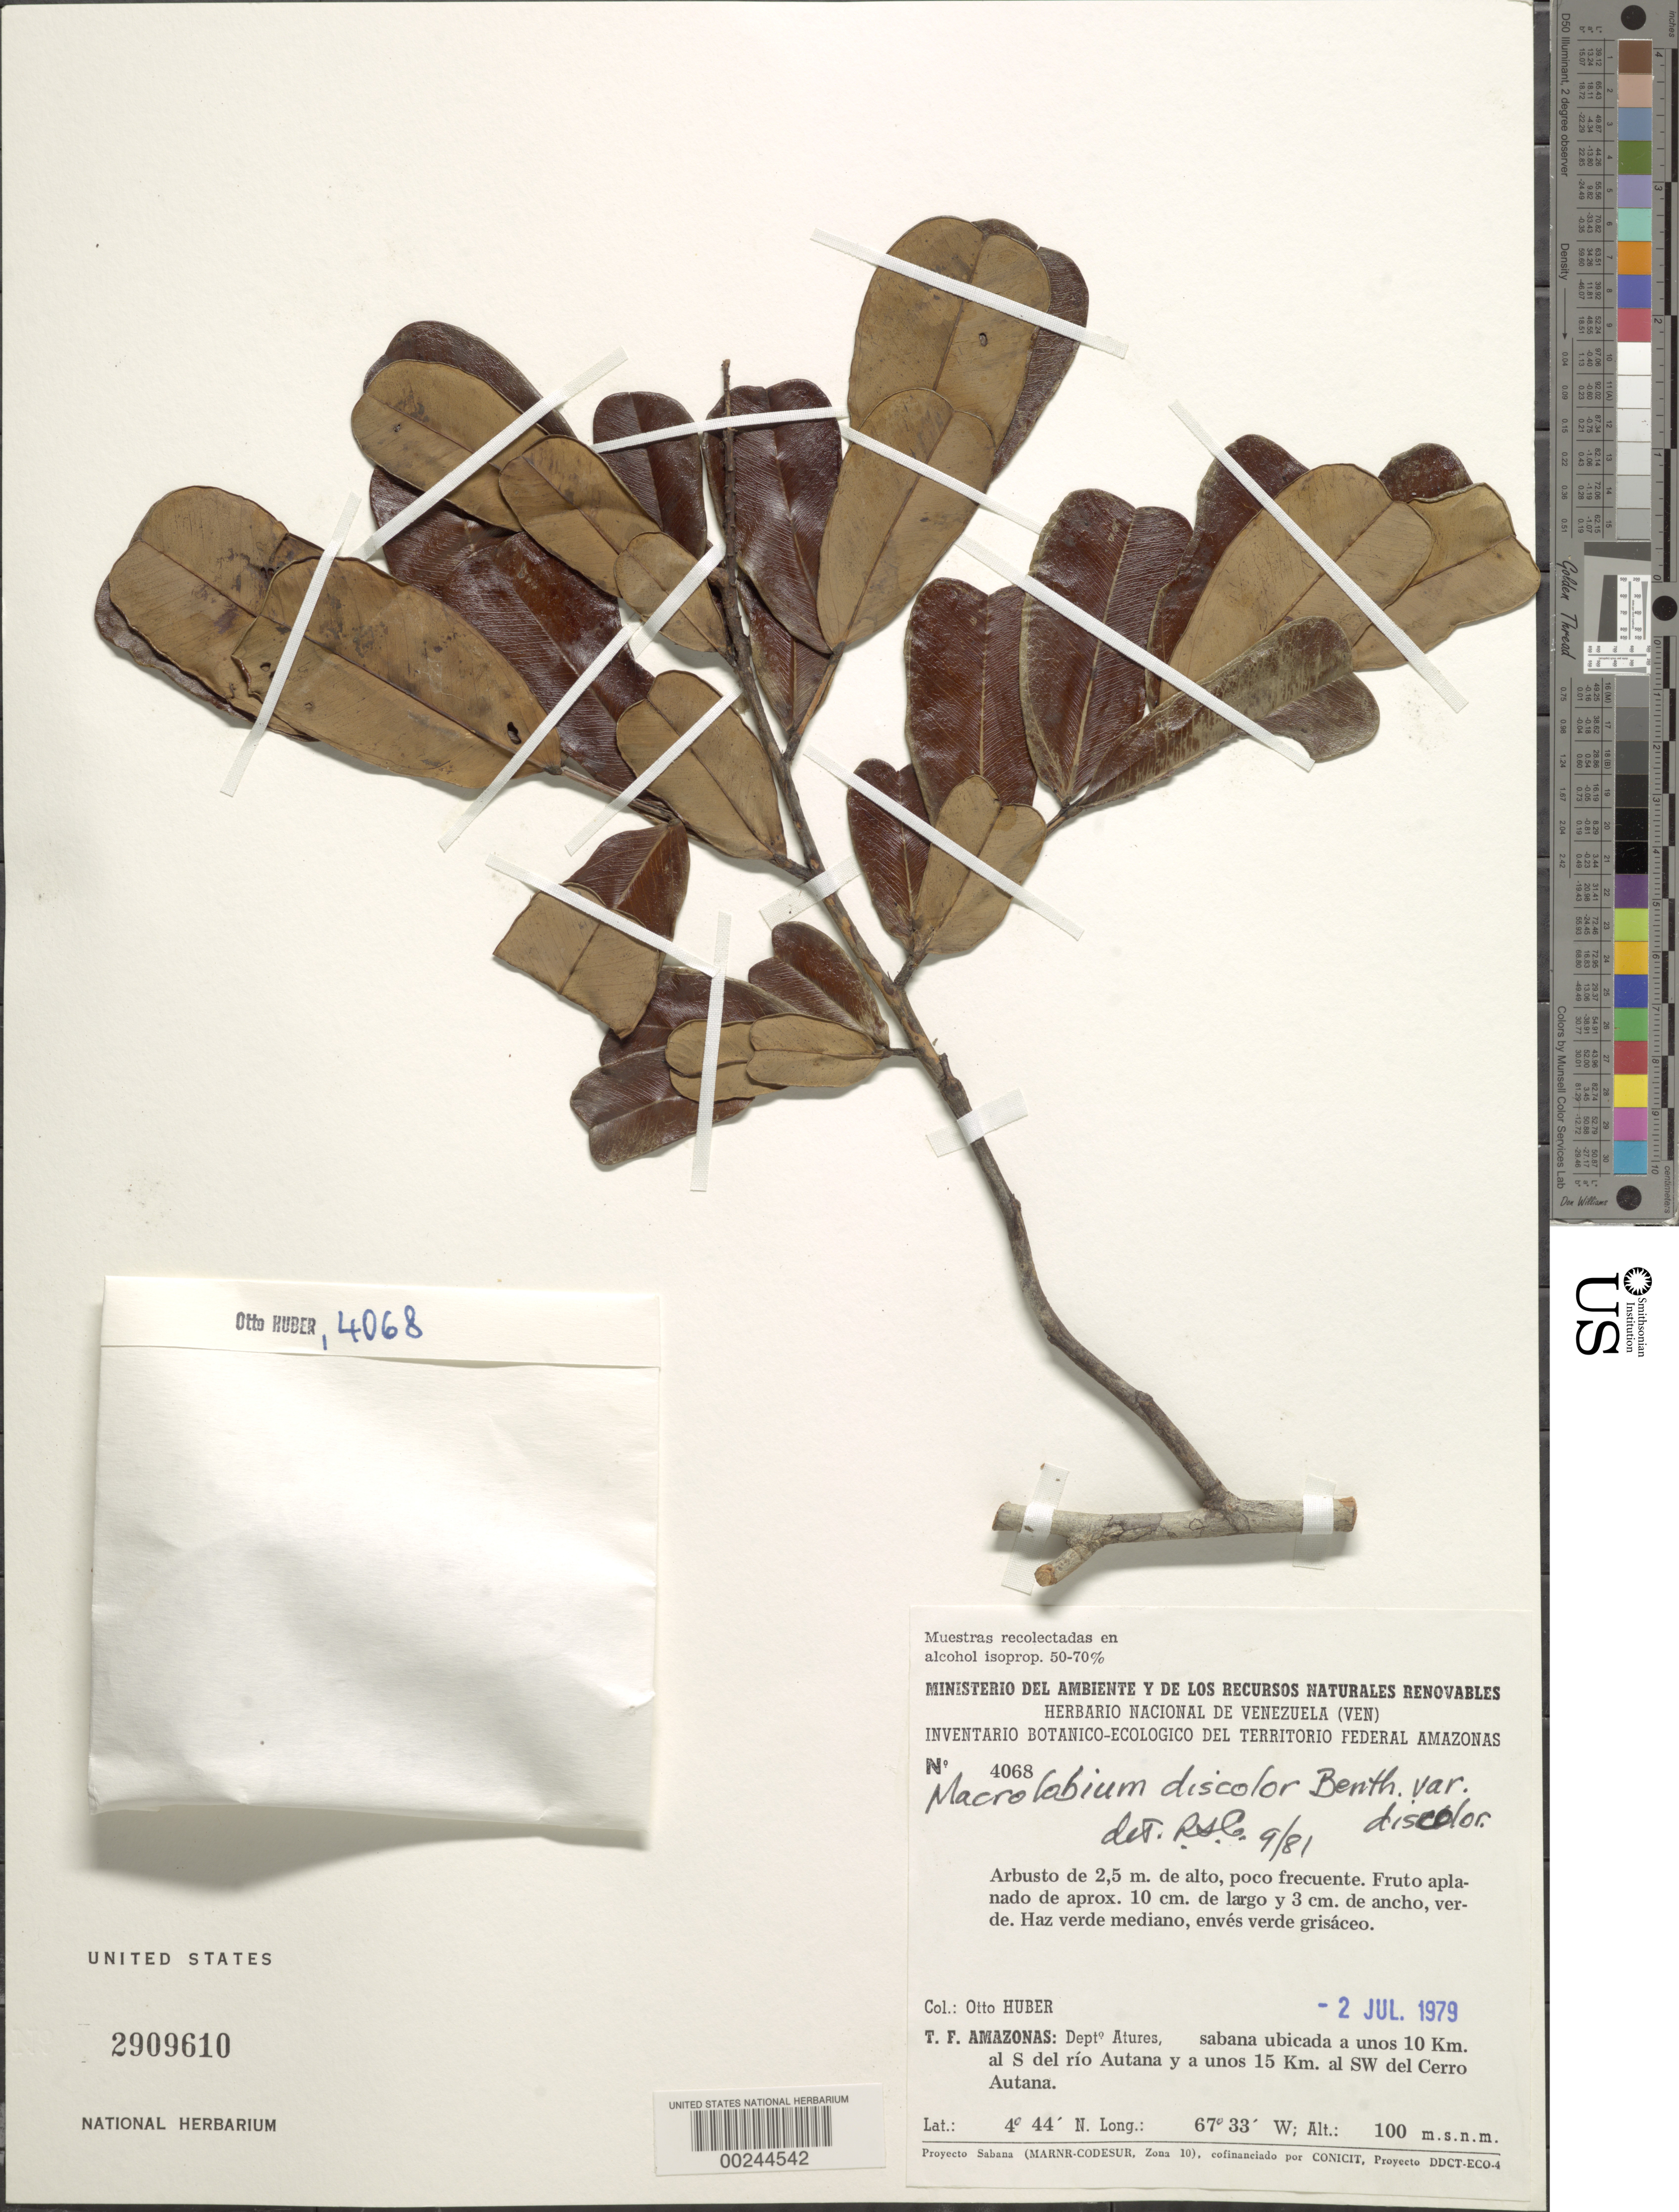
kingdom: Plantae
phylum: Tracheophyta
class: Magnoliopsida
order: Fabales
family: Fabaceae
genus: Macrolobium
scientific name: Macrolobium discolor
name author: Benth.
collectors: O. Huber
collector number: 4068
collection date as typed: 02 Jul 1979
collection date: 1979-07-02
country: Venezuela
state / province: Amazonas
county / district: Atures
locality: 10 km s of rio autana and 15 km sw of cerro autana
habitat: Savanna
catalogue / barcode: US 2909610